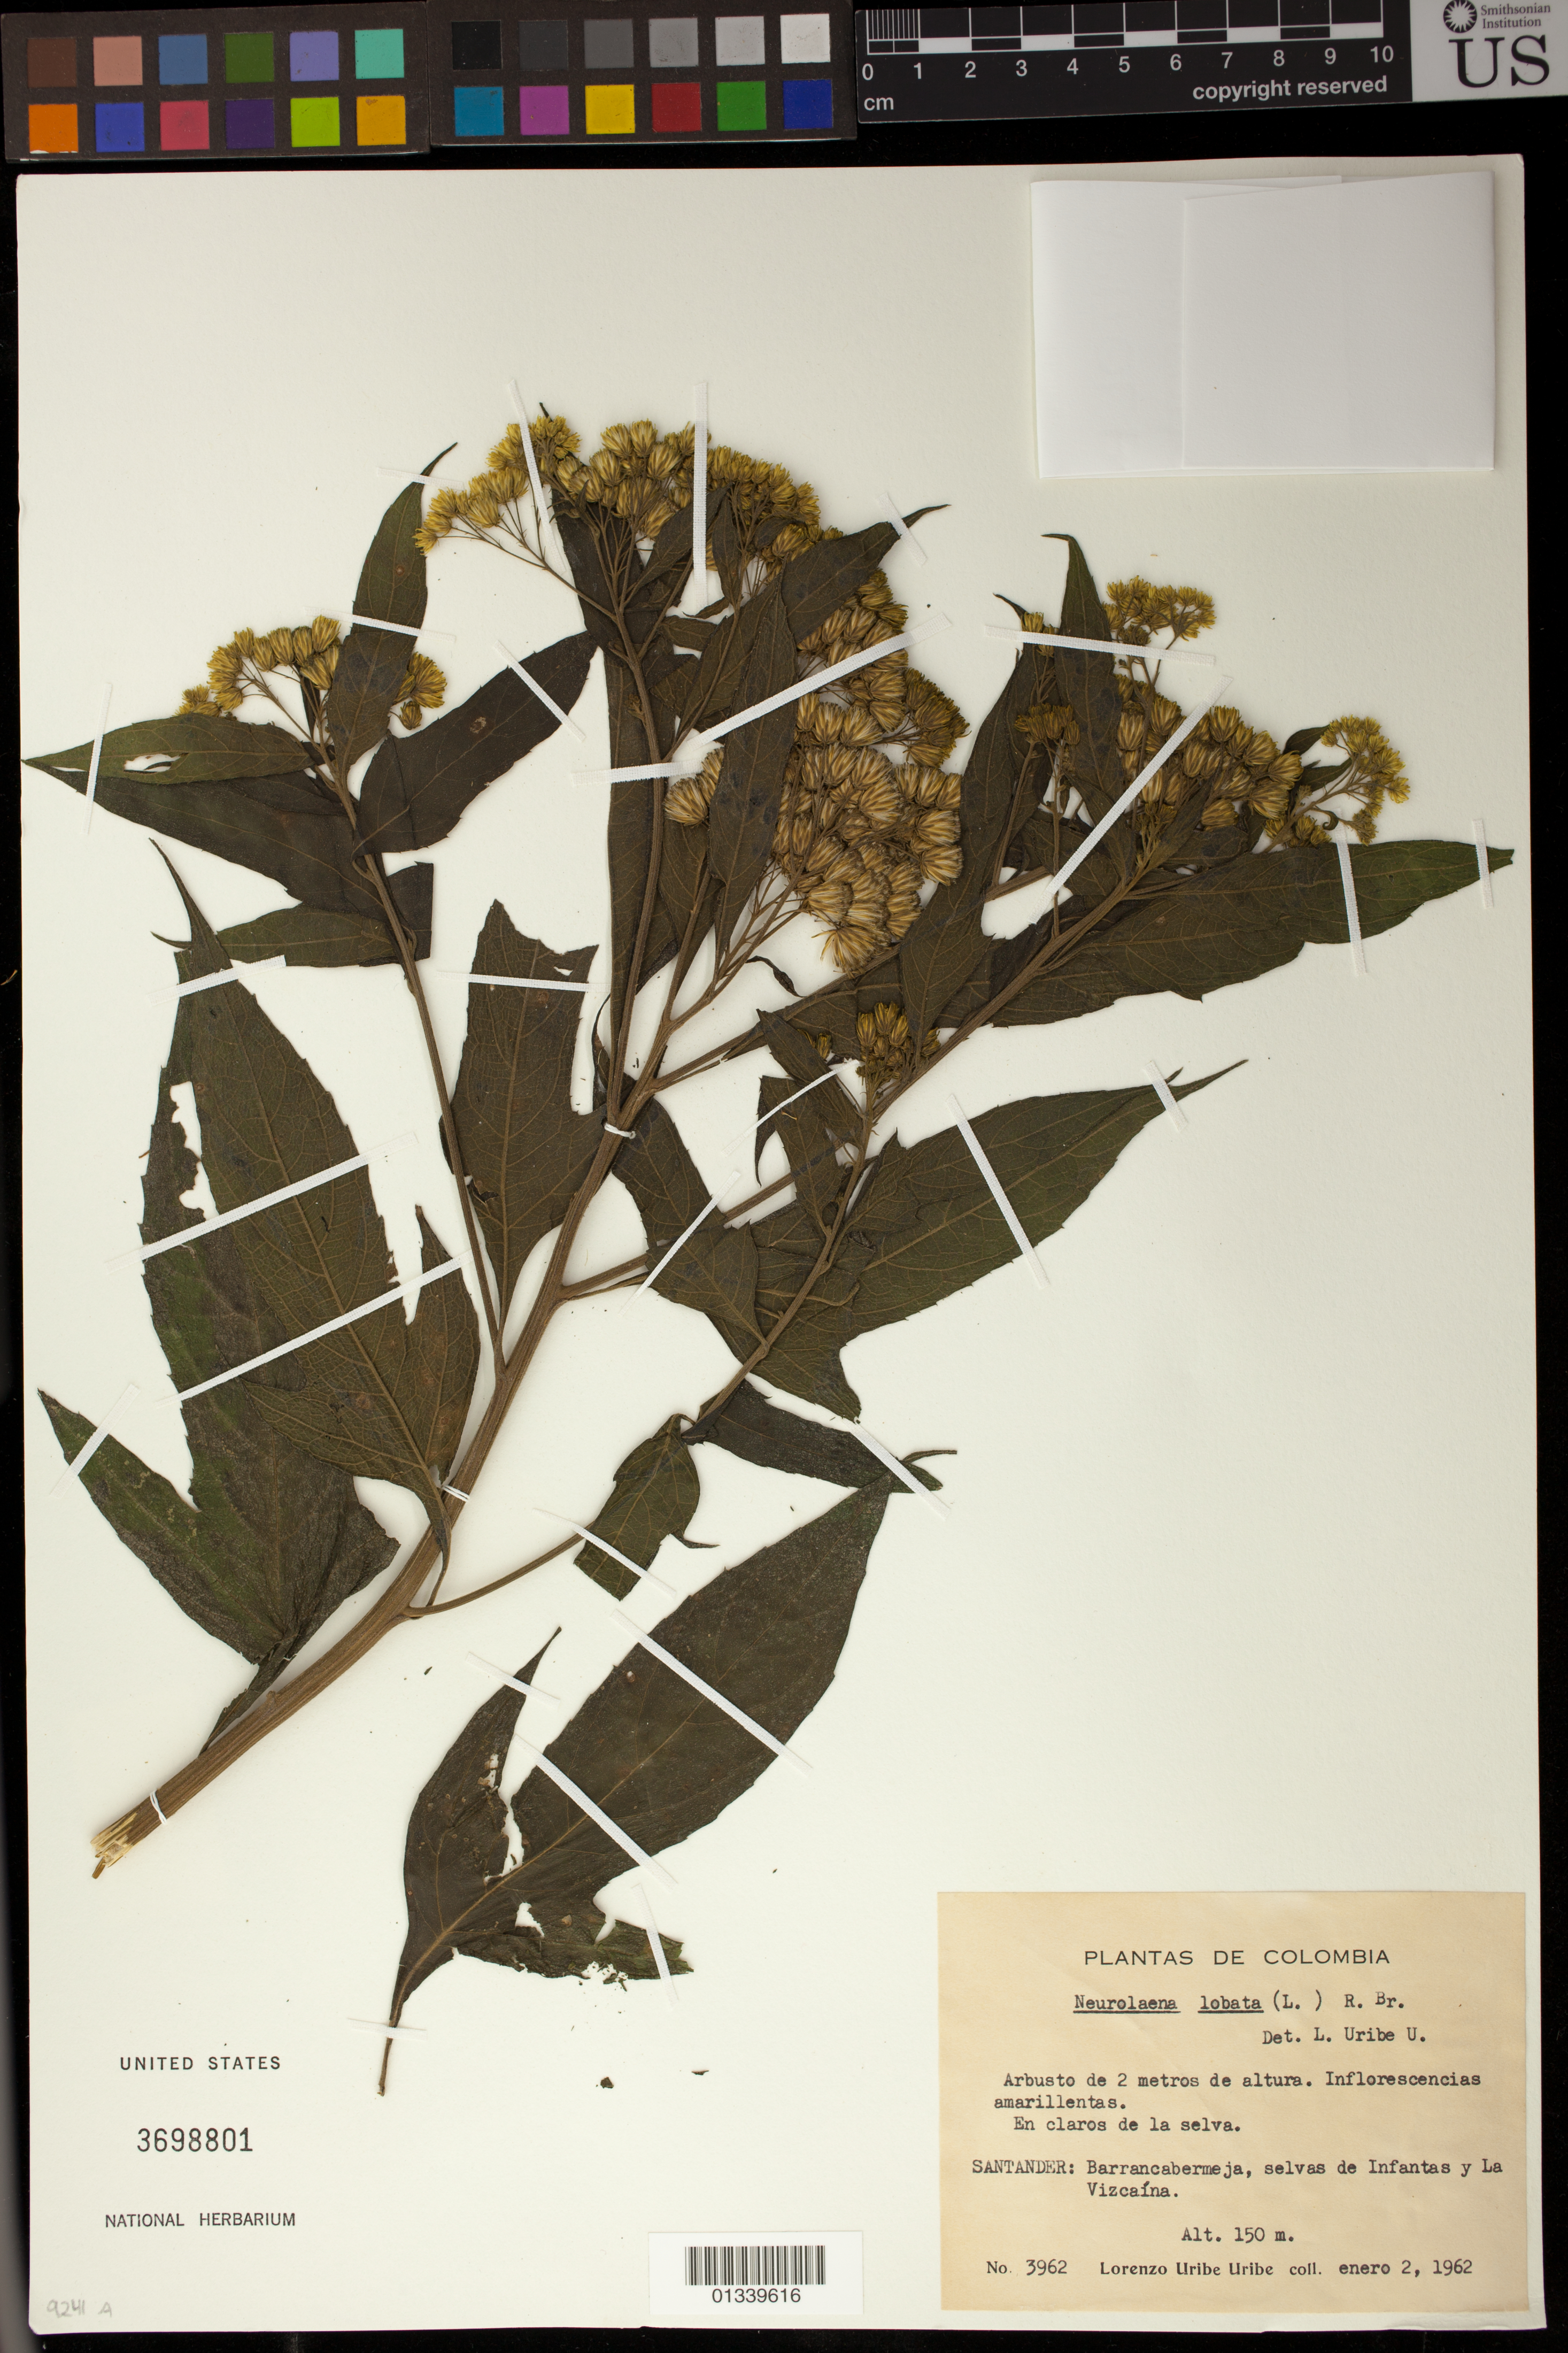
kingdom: Plantae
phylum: Tracheophyta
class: Magnoliopsida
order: Asterales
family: Asteraceae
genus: Neurolaena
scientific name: Neurolaena lobata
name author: (L.) R. Br. ex Cass.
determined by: Uribe Uribe, A. L.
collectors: L. Uribe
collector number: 3962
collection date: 1962-01-02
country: Colombia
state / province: Santander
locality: Barrancabermeja, selvas de Infantas y La Vizcaina.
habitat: En claros de la selva.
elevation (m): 150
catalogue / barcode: US 3698801